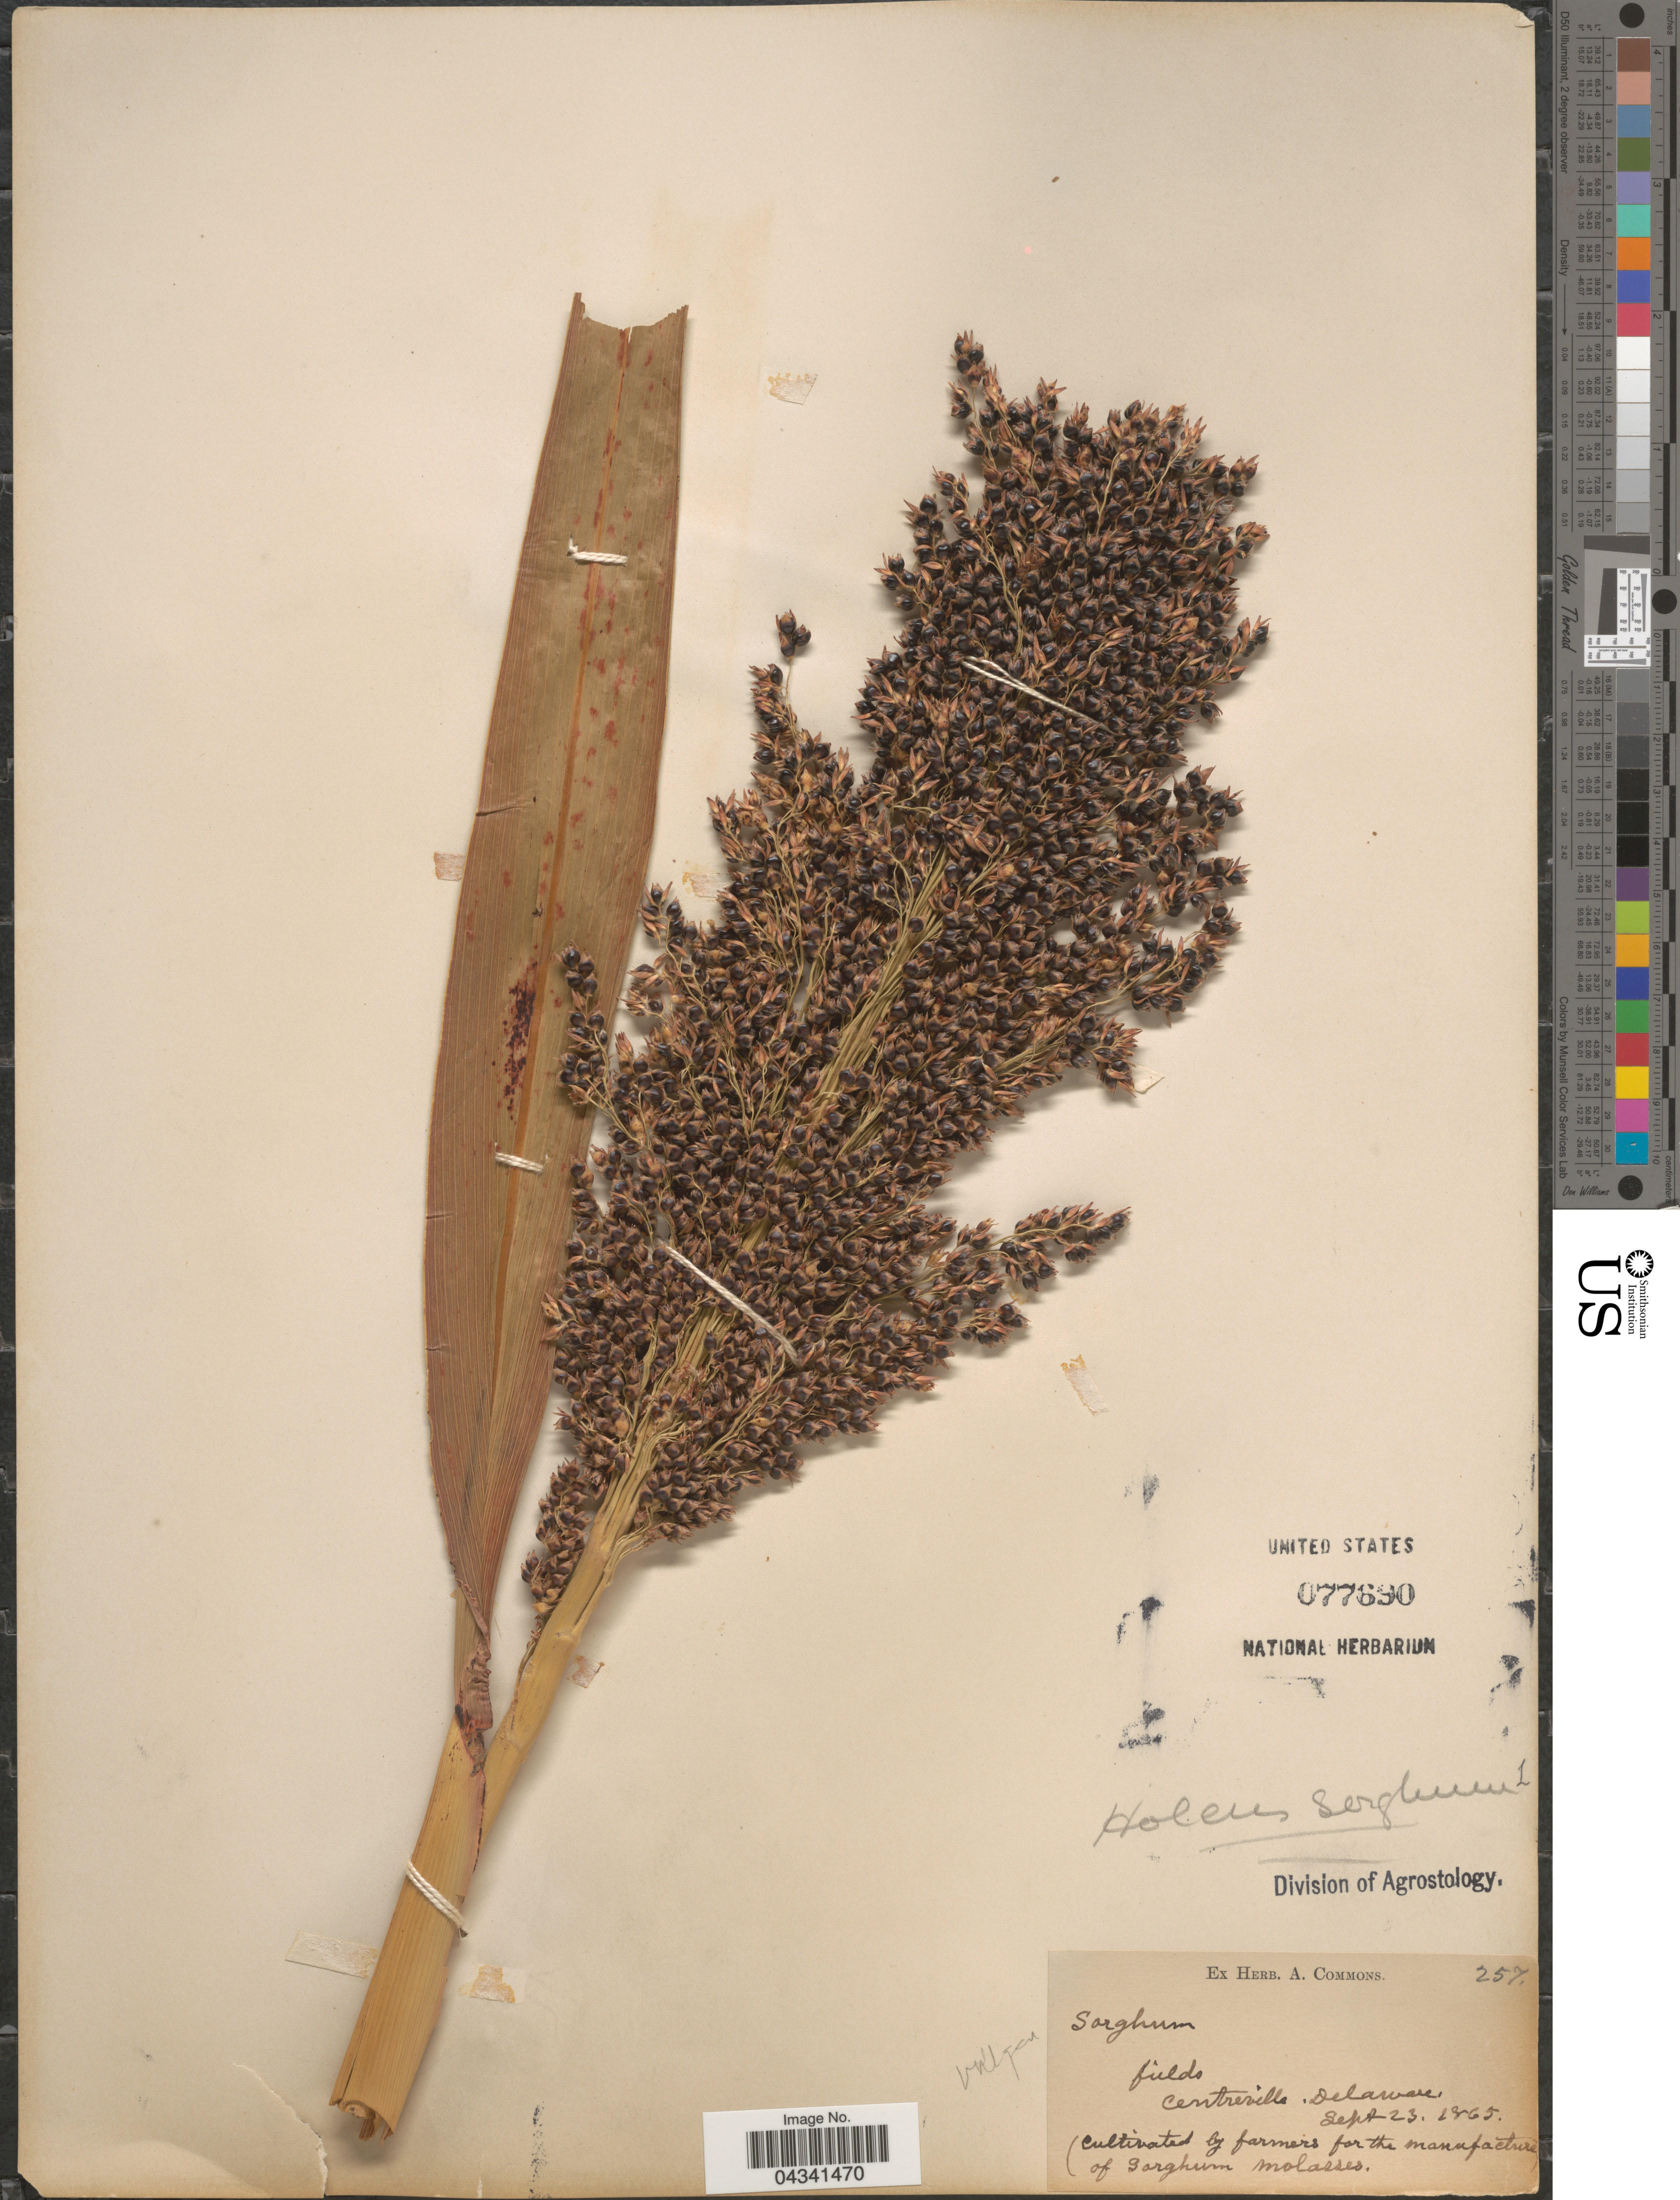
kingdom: Plantae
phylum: Tracheophyta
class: Liliopsida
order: Poales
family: Poaceae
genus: Sorghum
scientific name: Sorghum bicolor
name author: (L.) Moench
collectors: ex herb. A. Commons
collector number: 257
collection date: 1865-09-23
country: United States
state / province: Delaware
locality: Fields. Centrevilla.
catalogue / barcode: US 77690